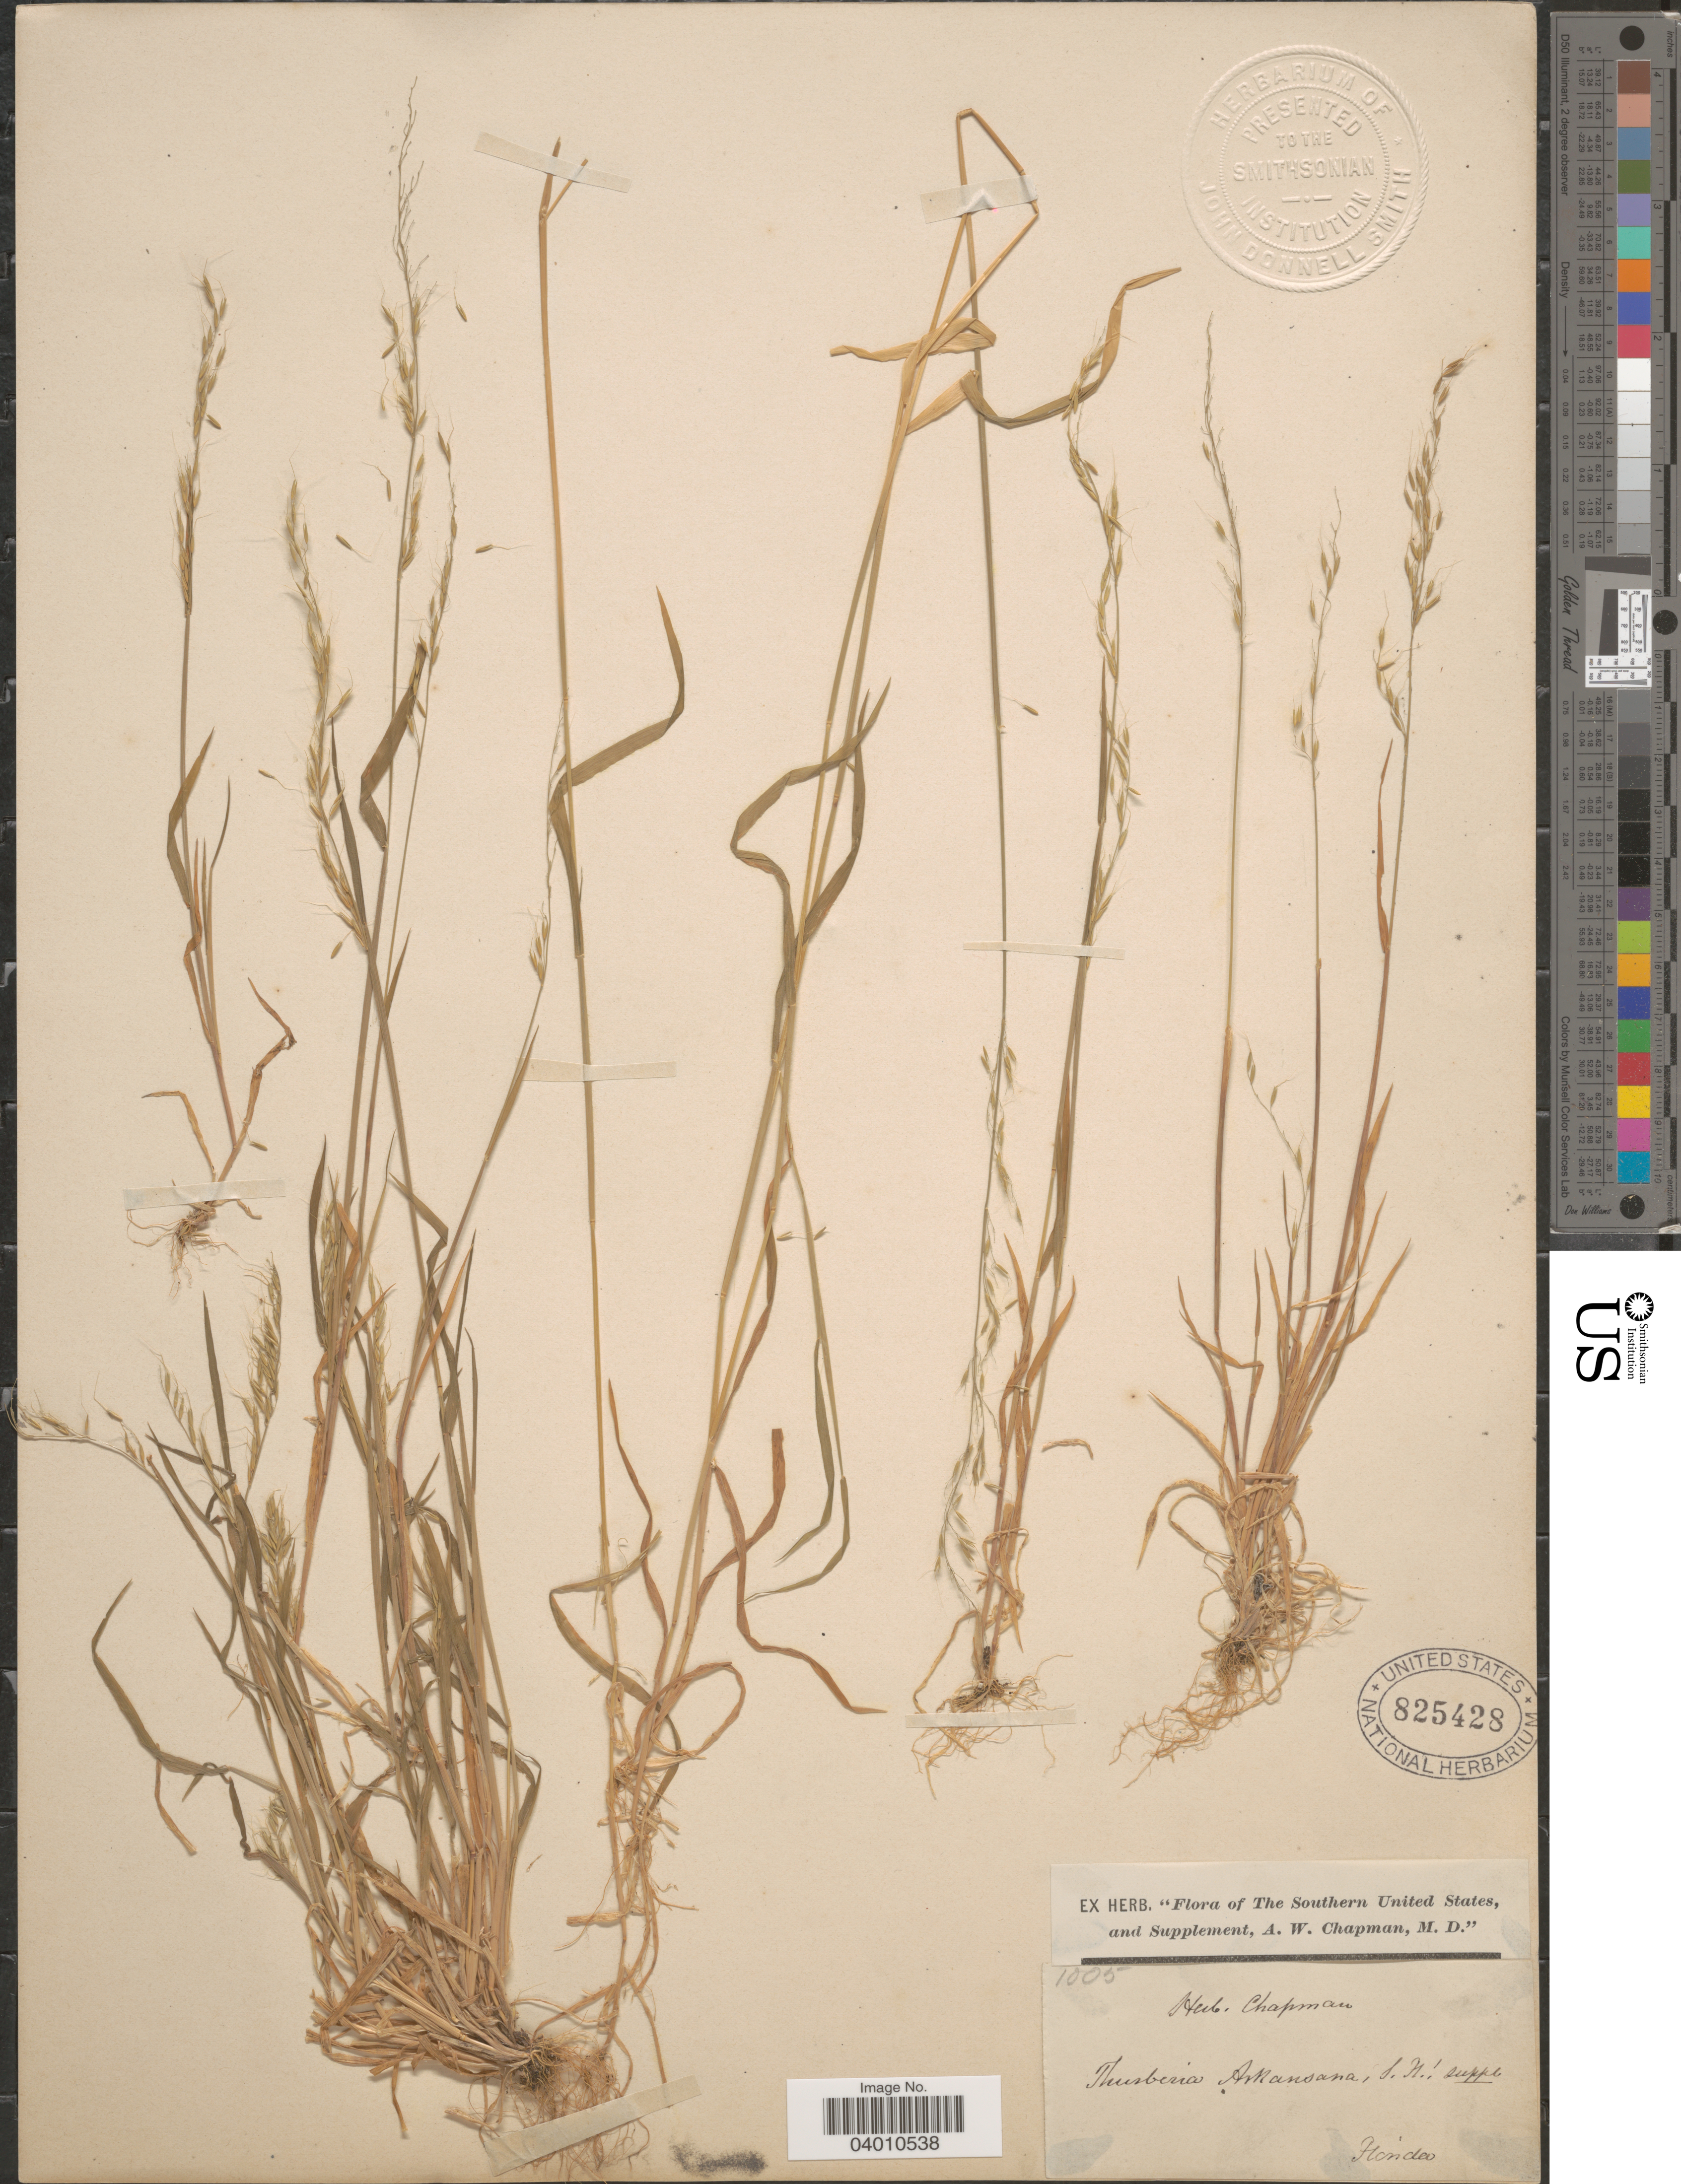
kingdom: Plantae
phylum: Tracheophyta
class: Liliopsida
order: Poales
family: Poaceae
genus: Limnodea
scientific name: Limnodea arkansana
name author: (Nutt.) L.H. Dewey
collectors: ex herb. A.W. Chapman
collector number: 1005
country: United States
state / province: Florida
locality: The Southern United States.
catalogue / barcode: US 825428